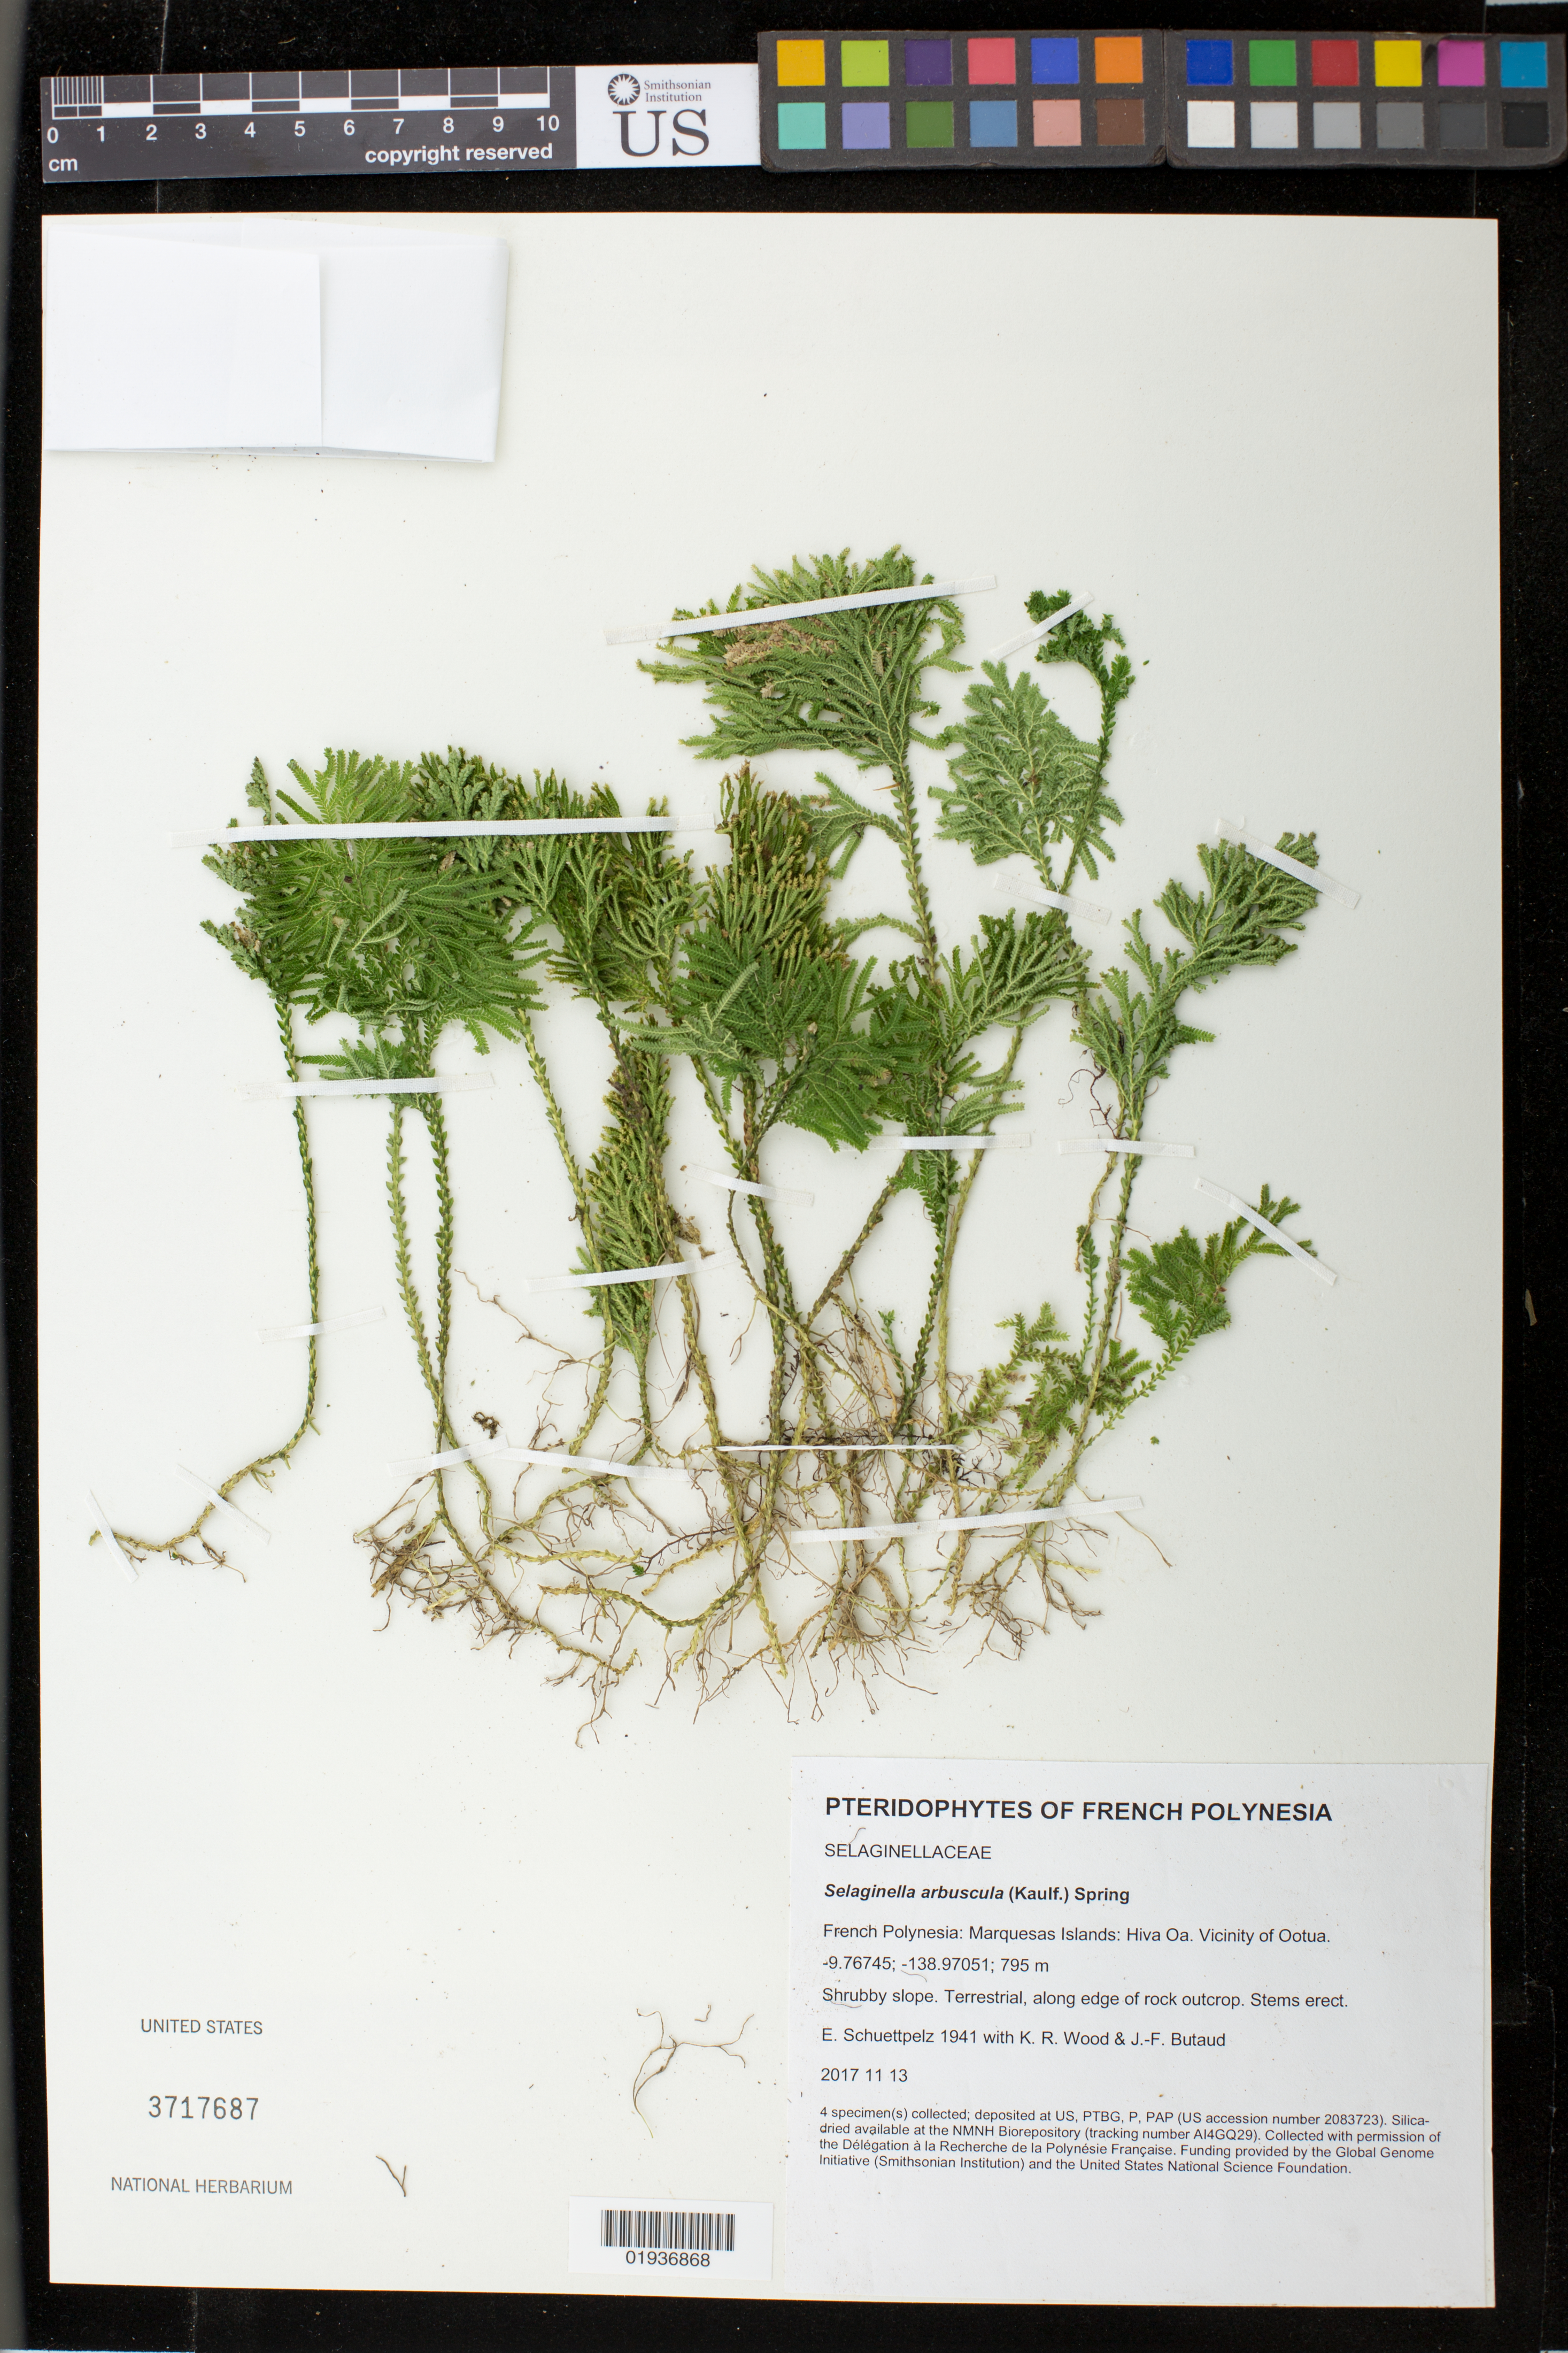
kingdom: Plantae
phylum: Tracheophyta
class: Lycopodiopsida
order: Selaginellales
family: Selaginellaceae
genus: Selaginella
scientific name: Selaginella arbuscula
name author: (Kualf.) Spring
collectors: E. Schuettpelz, K. R. Wood & J. -F. Butaud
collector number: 1941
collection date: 2017-11-13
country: French Polynesia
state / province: Marquesas Islands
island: Hiva Oa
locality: Vicinity of Ootua.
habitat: Shrubby slope.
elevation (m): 795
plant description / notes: Collected with permission of the Délégation à la Recherche de la Polynésie Française. Funding provided by the Global Genome Initiative (Smithsonian Institution) and the United States National Science Foundation. Silica dried tissue stored at AI4GQ29 in the NMNH Biorepository, Smithsonian Institution.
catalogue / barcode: US 3717687